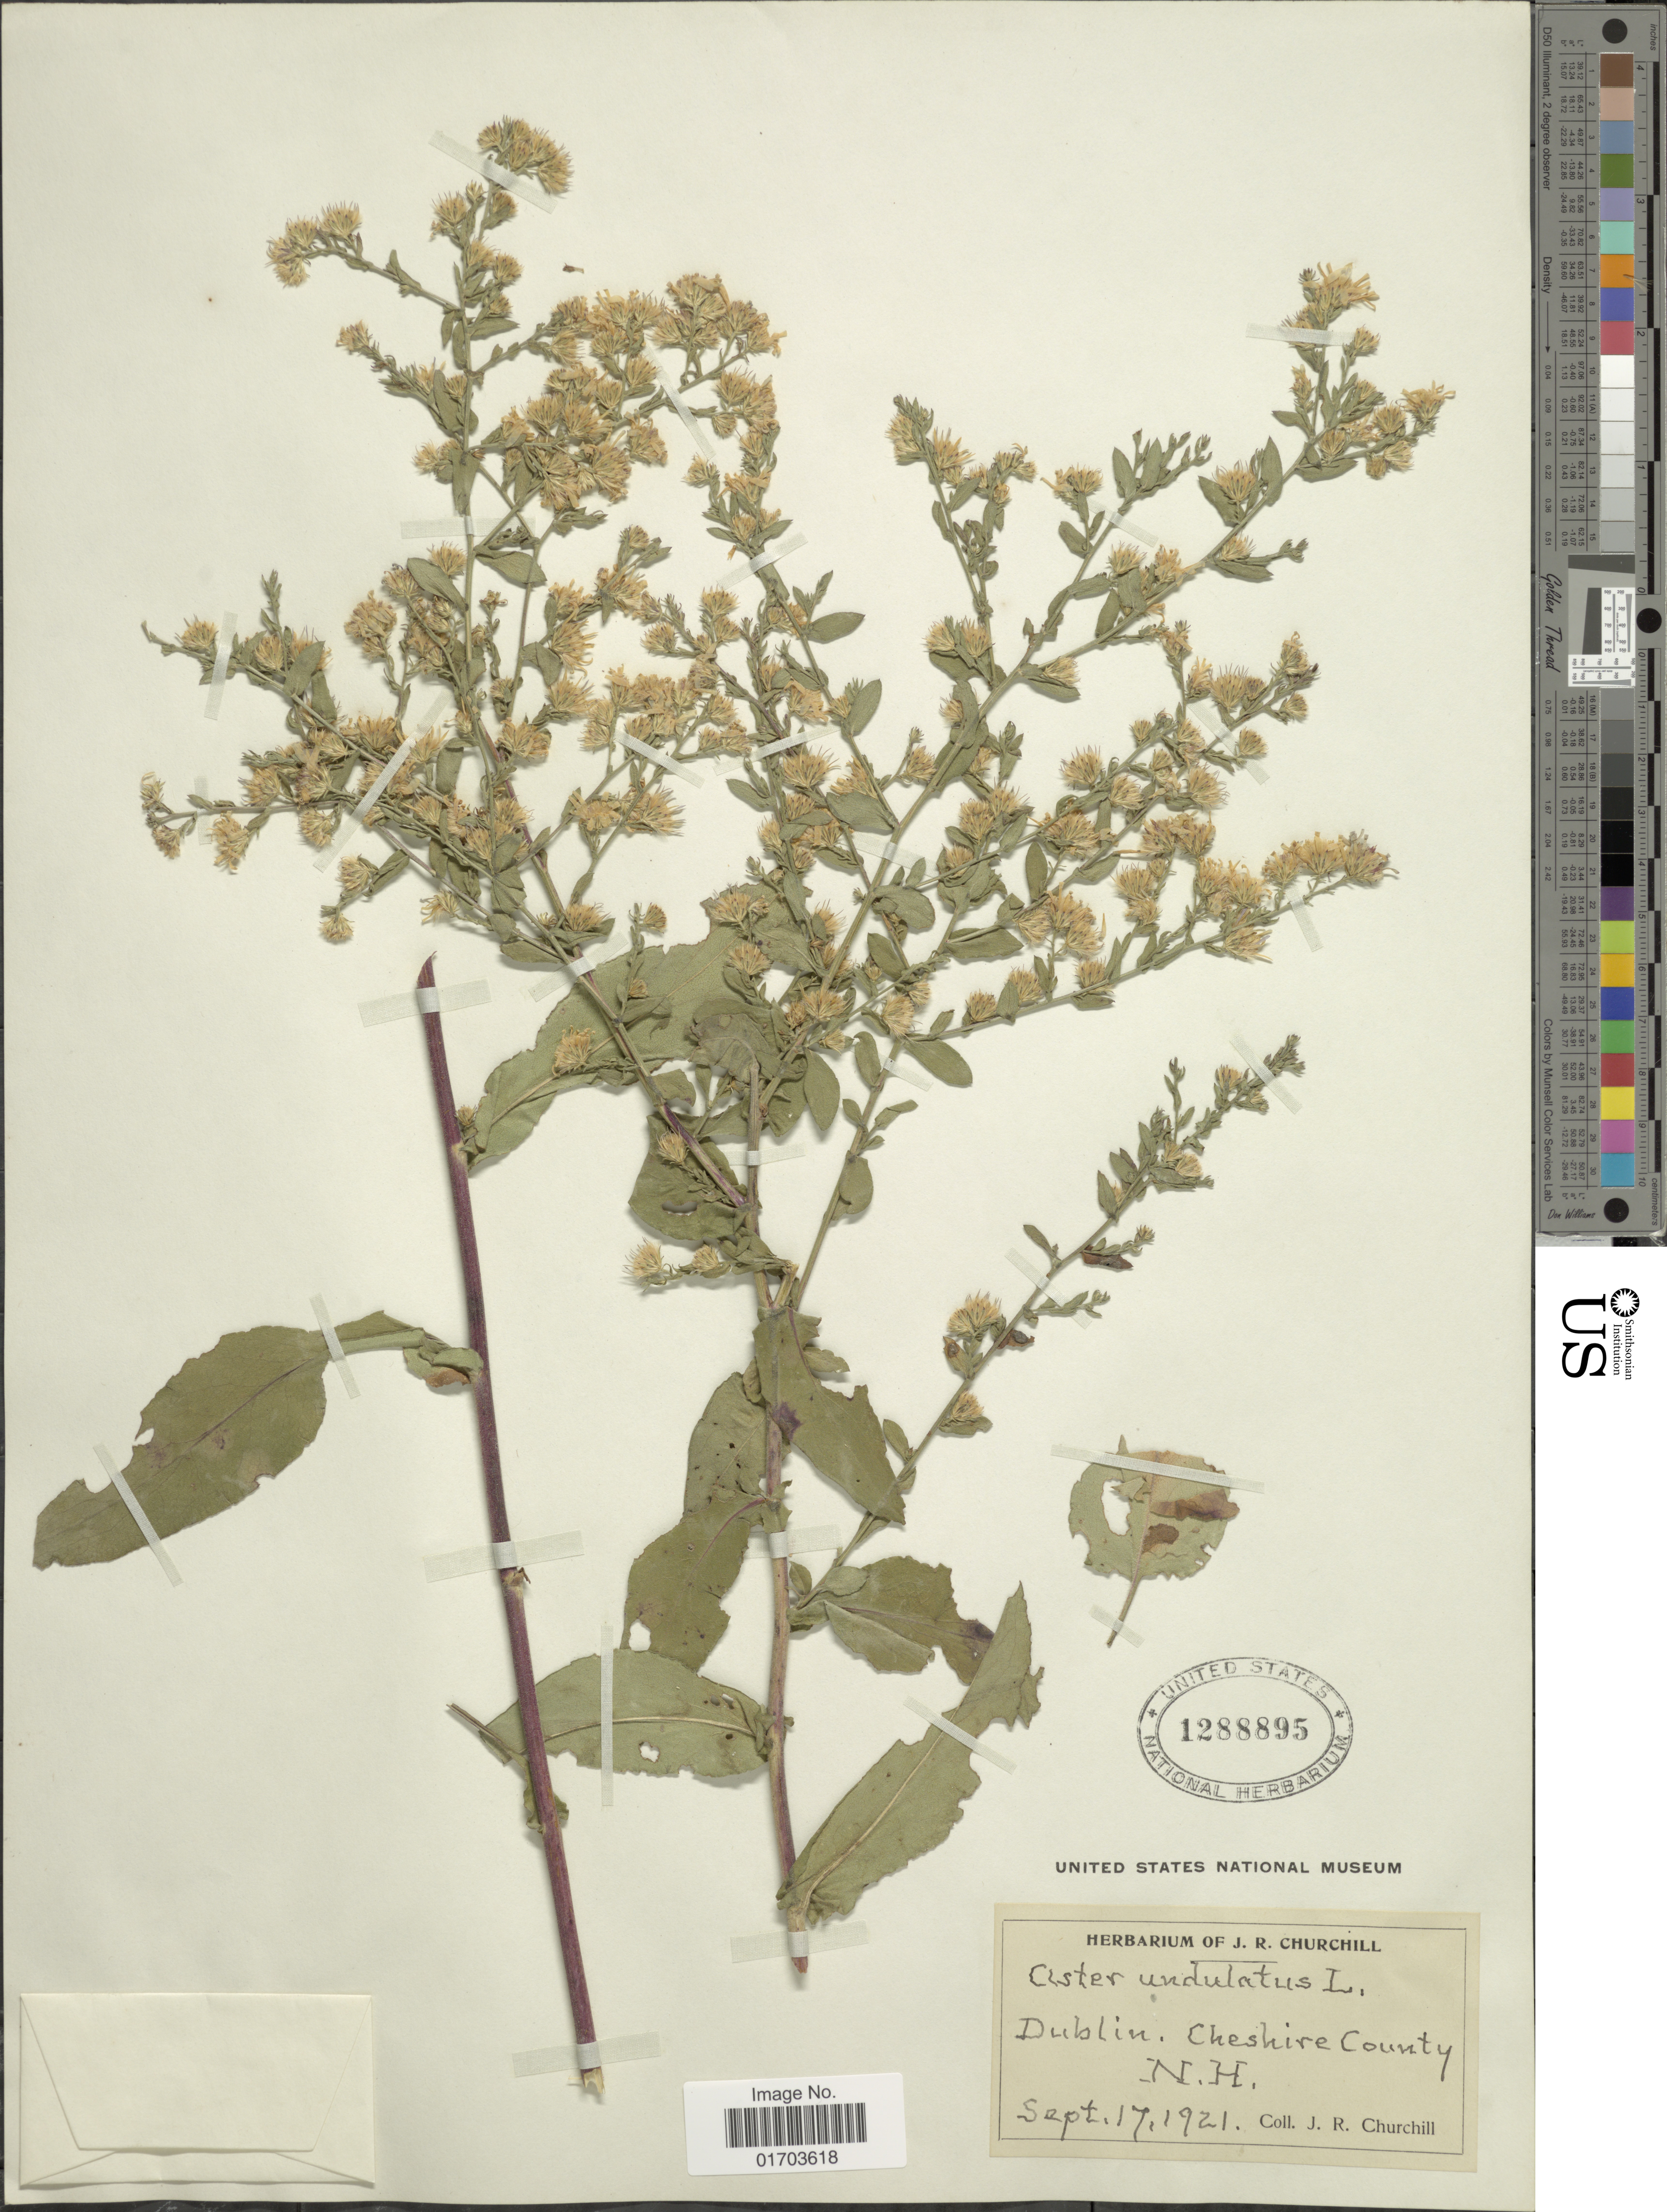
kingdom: Plantae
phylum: Tracheophyta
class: Magnoliopsida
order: Asterales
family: Asteraceae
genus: Symphyotrichum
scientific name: Symphyotrichum undulatum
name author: (L.) G.L. Nesom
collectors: J. Churchill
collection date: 1921-09-17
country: United States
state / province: New Hampshire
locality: Dublin. Cheshire County.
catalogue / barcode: US 1288895